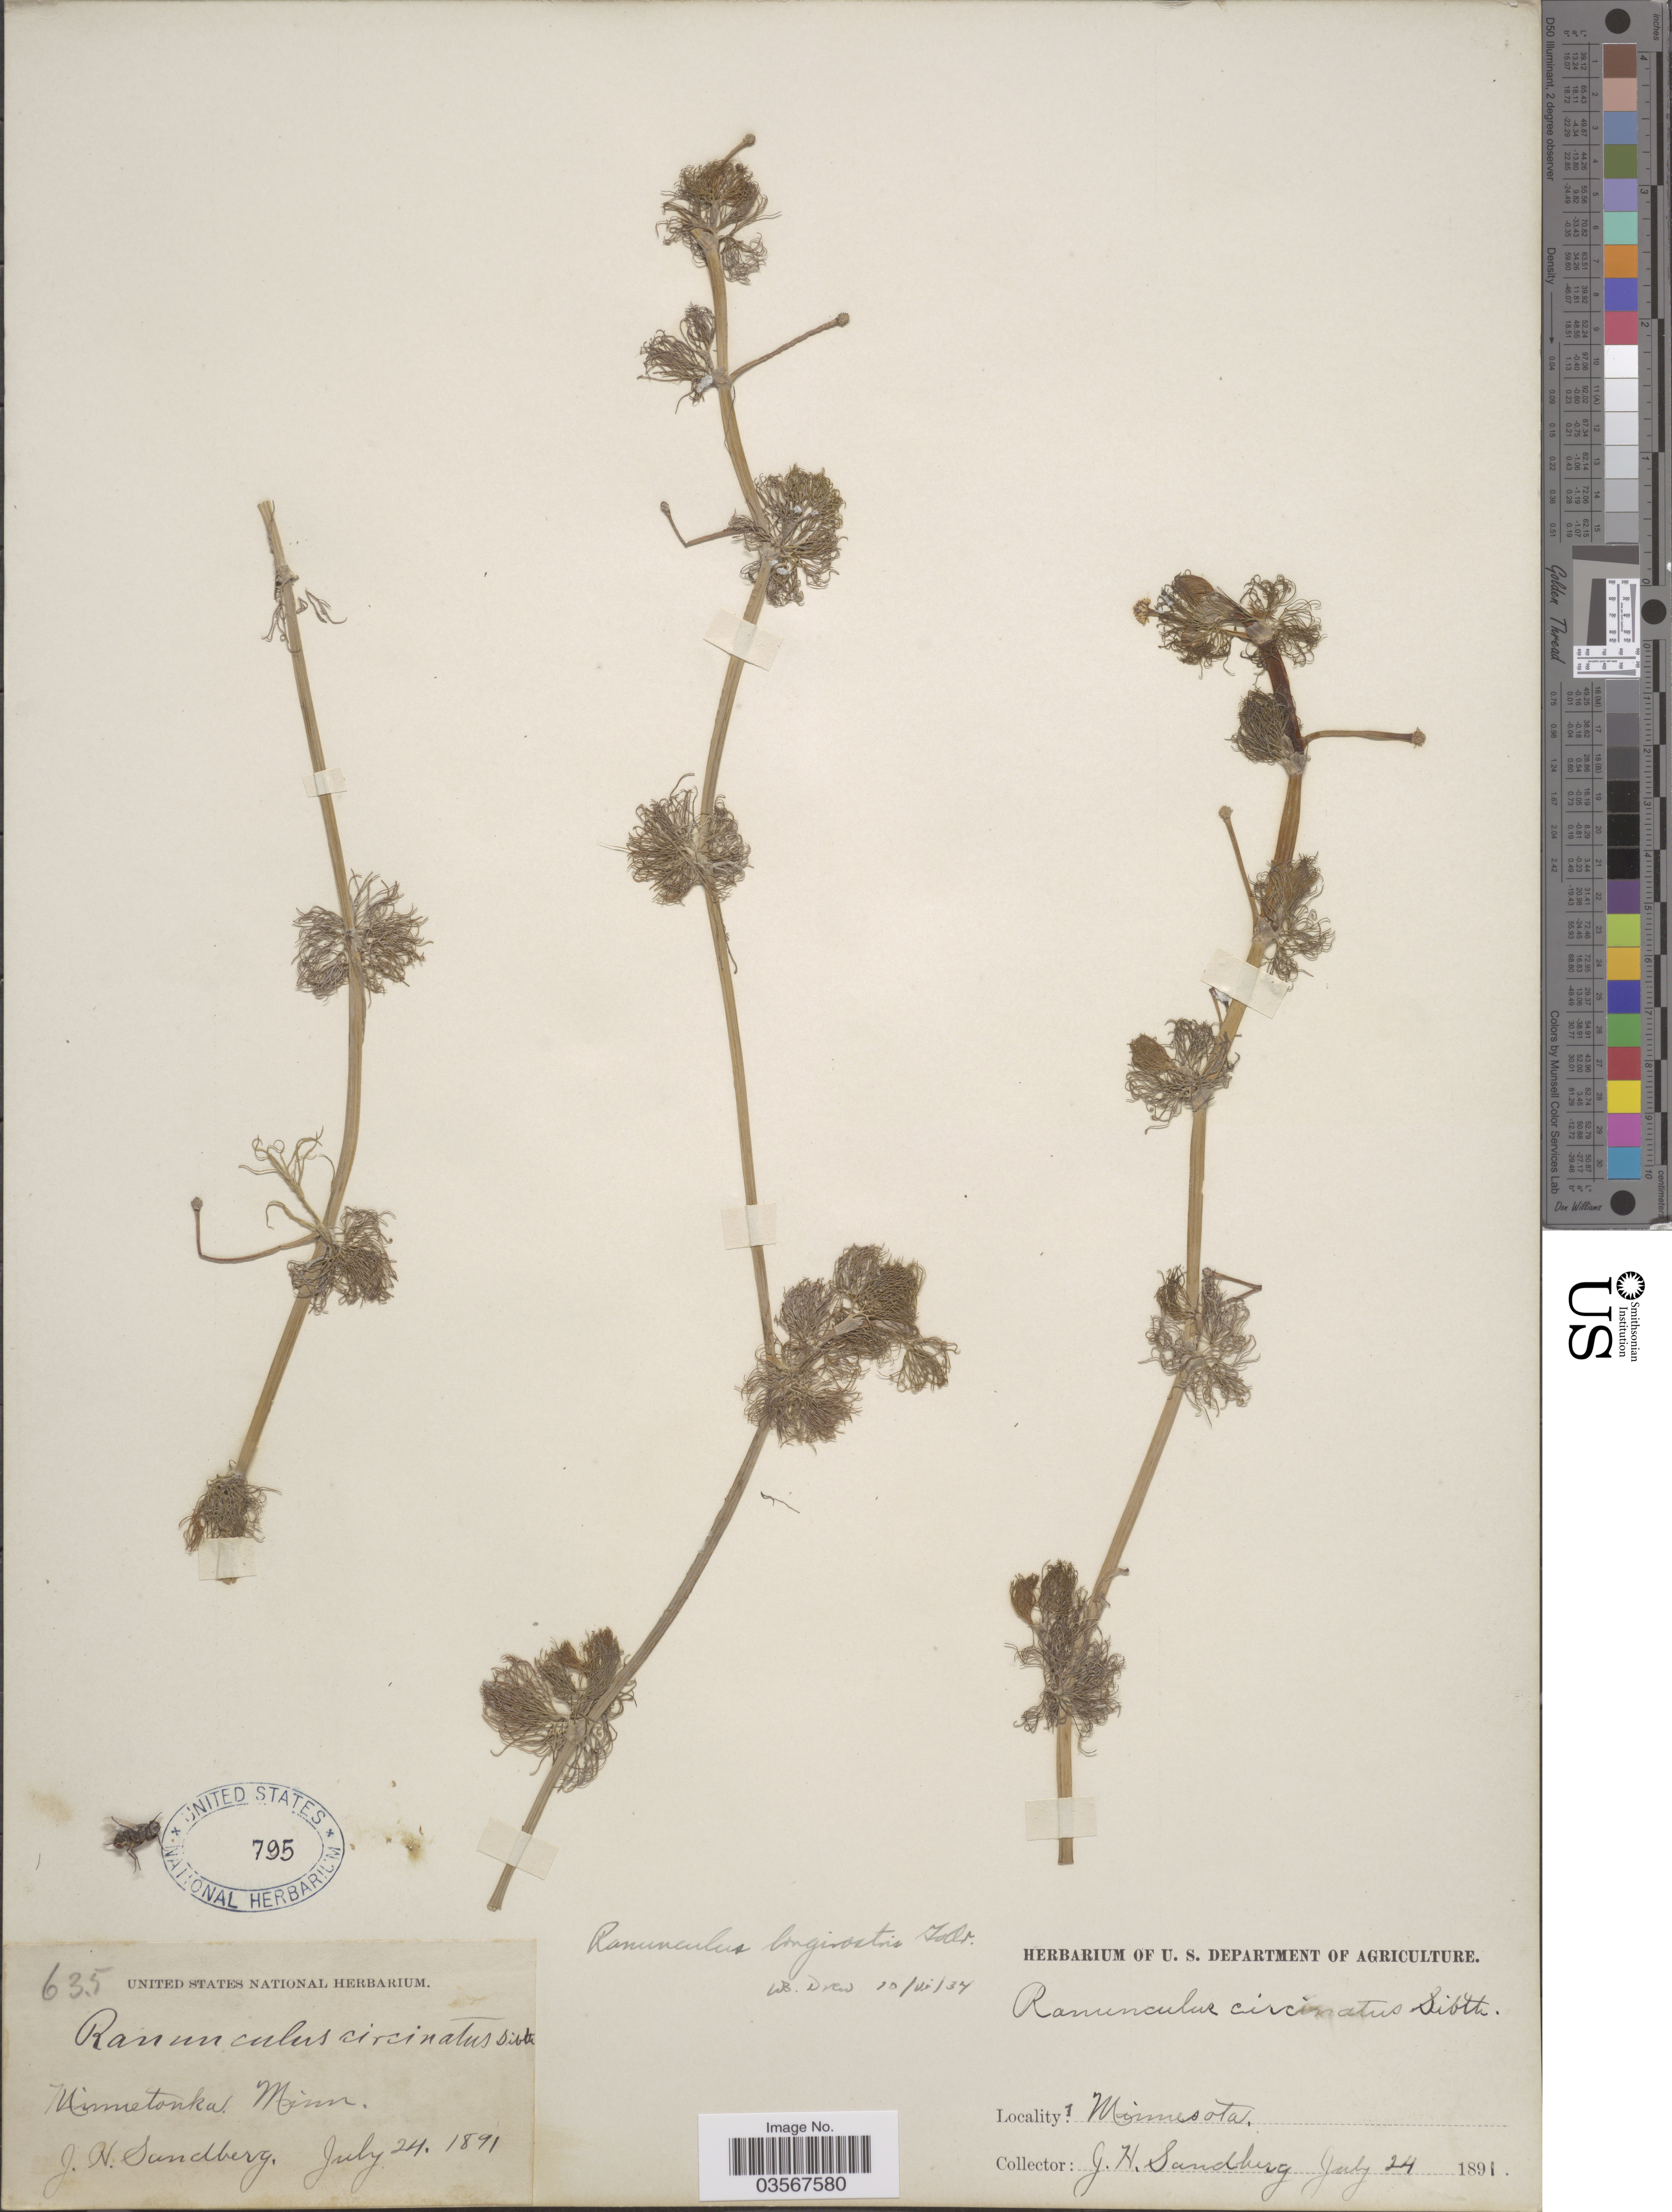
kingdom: Plantae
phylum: Tracheophyta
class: Magnoliopsida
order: Ranunculales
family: Ranunculaceae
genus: Ranunculus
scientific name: Ranunculus longirostris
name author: Godr.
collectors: J. H. Sandberg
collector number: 635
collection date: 1891-07-24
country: United States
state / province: Minnesota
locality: Minnetonka.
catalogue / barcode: US 795